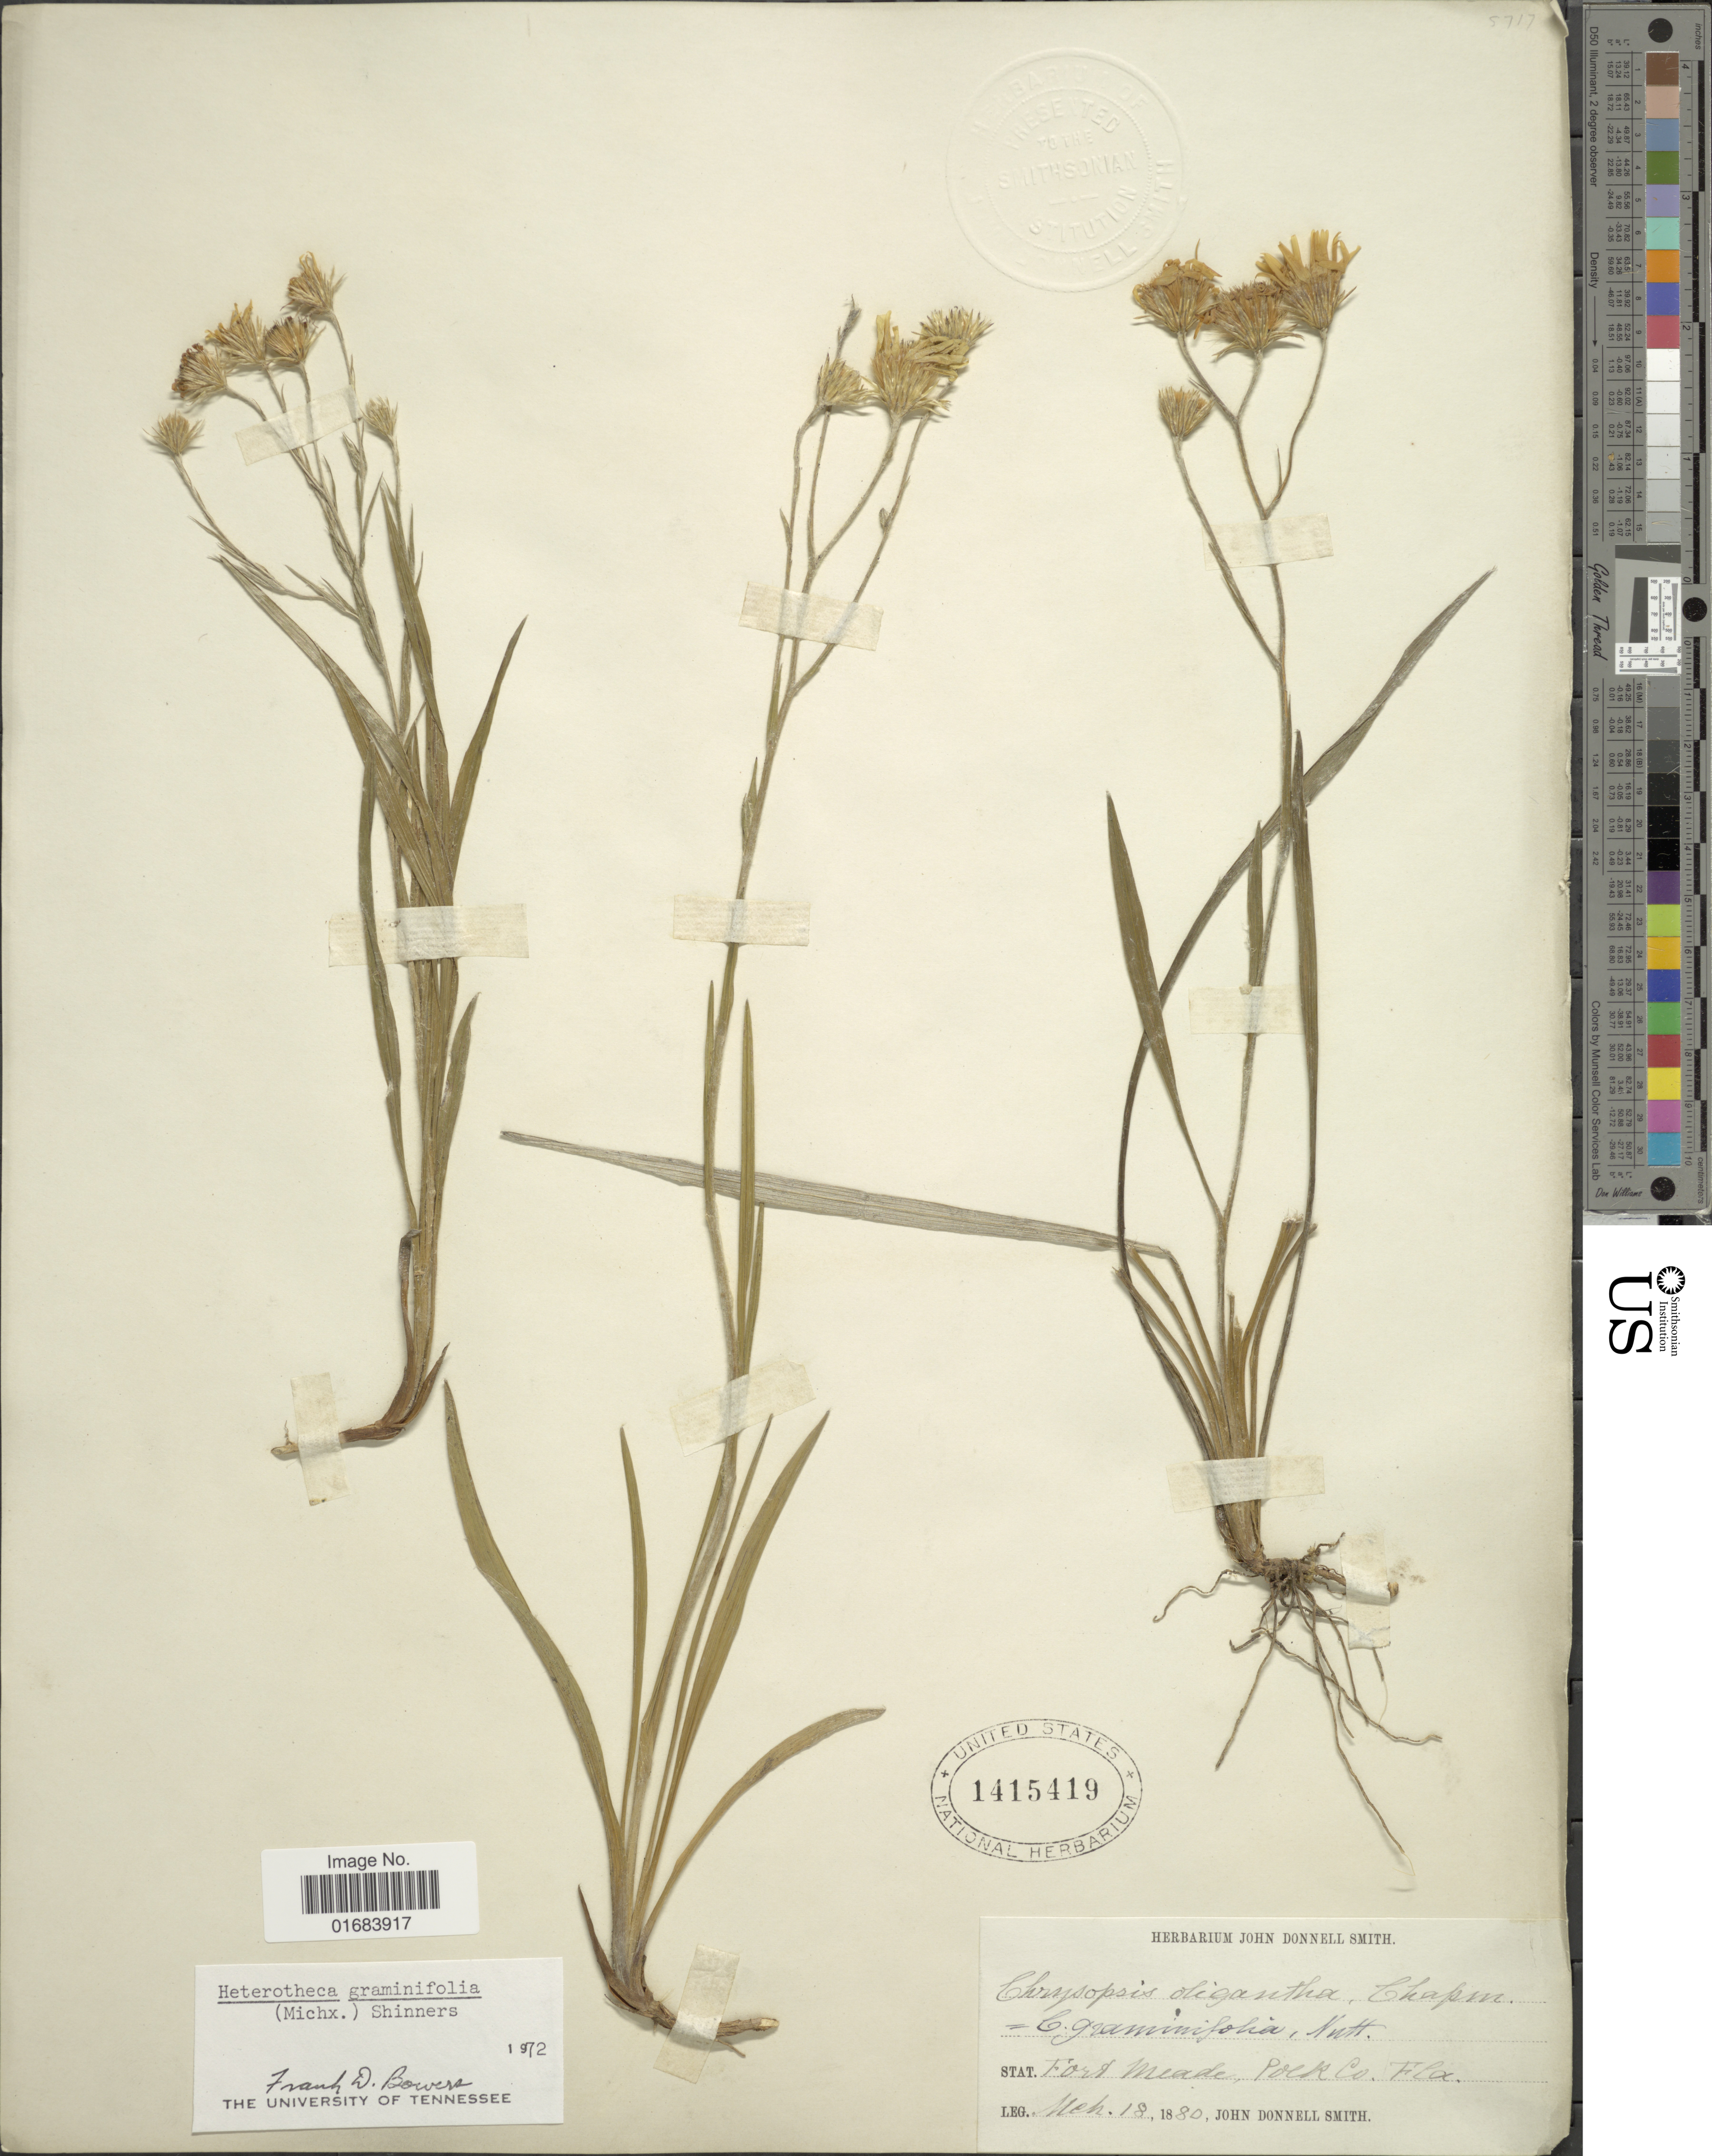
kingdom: Plantae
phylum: Tracheophyta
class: Magnoliopsida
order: Asterales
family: Asteraceae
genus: Pityopsis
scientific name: Pityopsis graminifolia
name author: (Michx.) Nutt.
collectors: J. Donnell Smith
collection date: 1880-03-18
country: United States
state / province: Florida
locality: Fort Meade, Polk Co.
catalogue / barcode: US 1415419